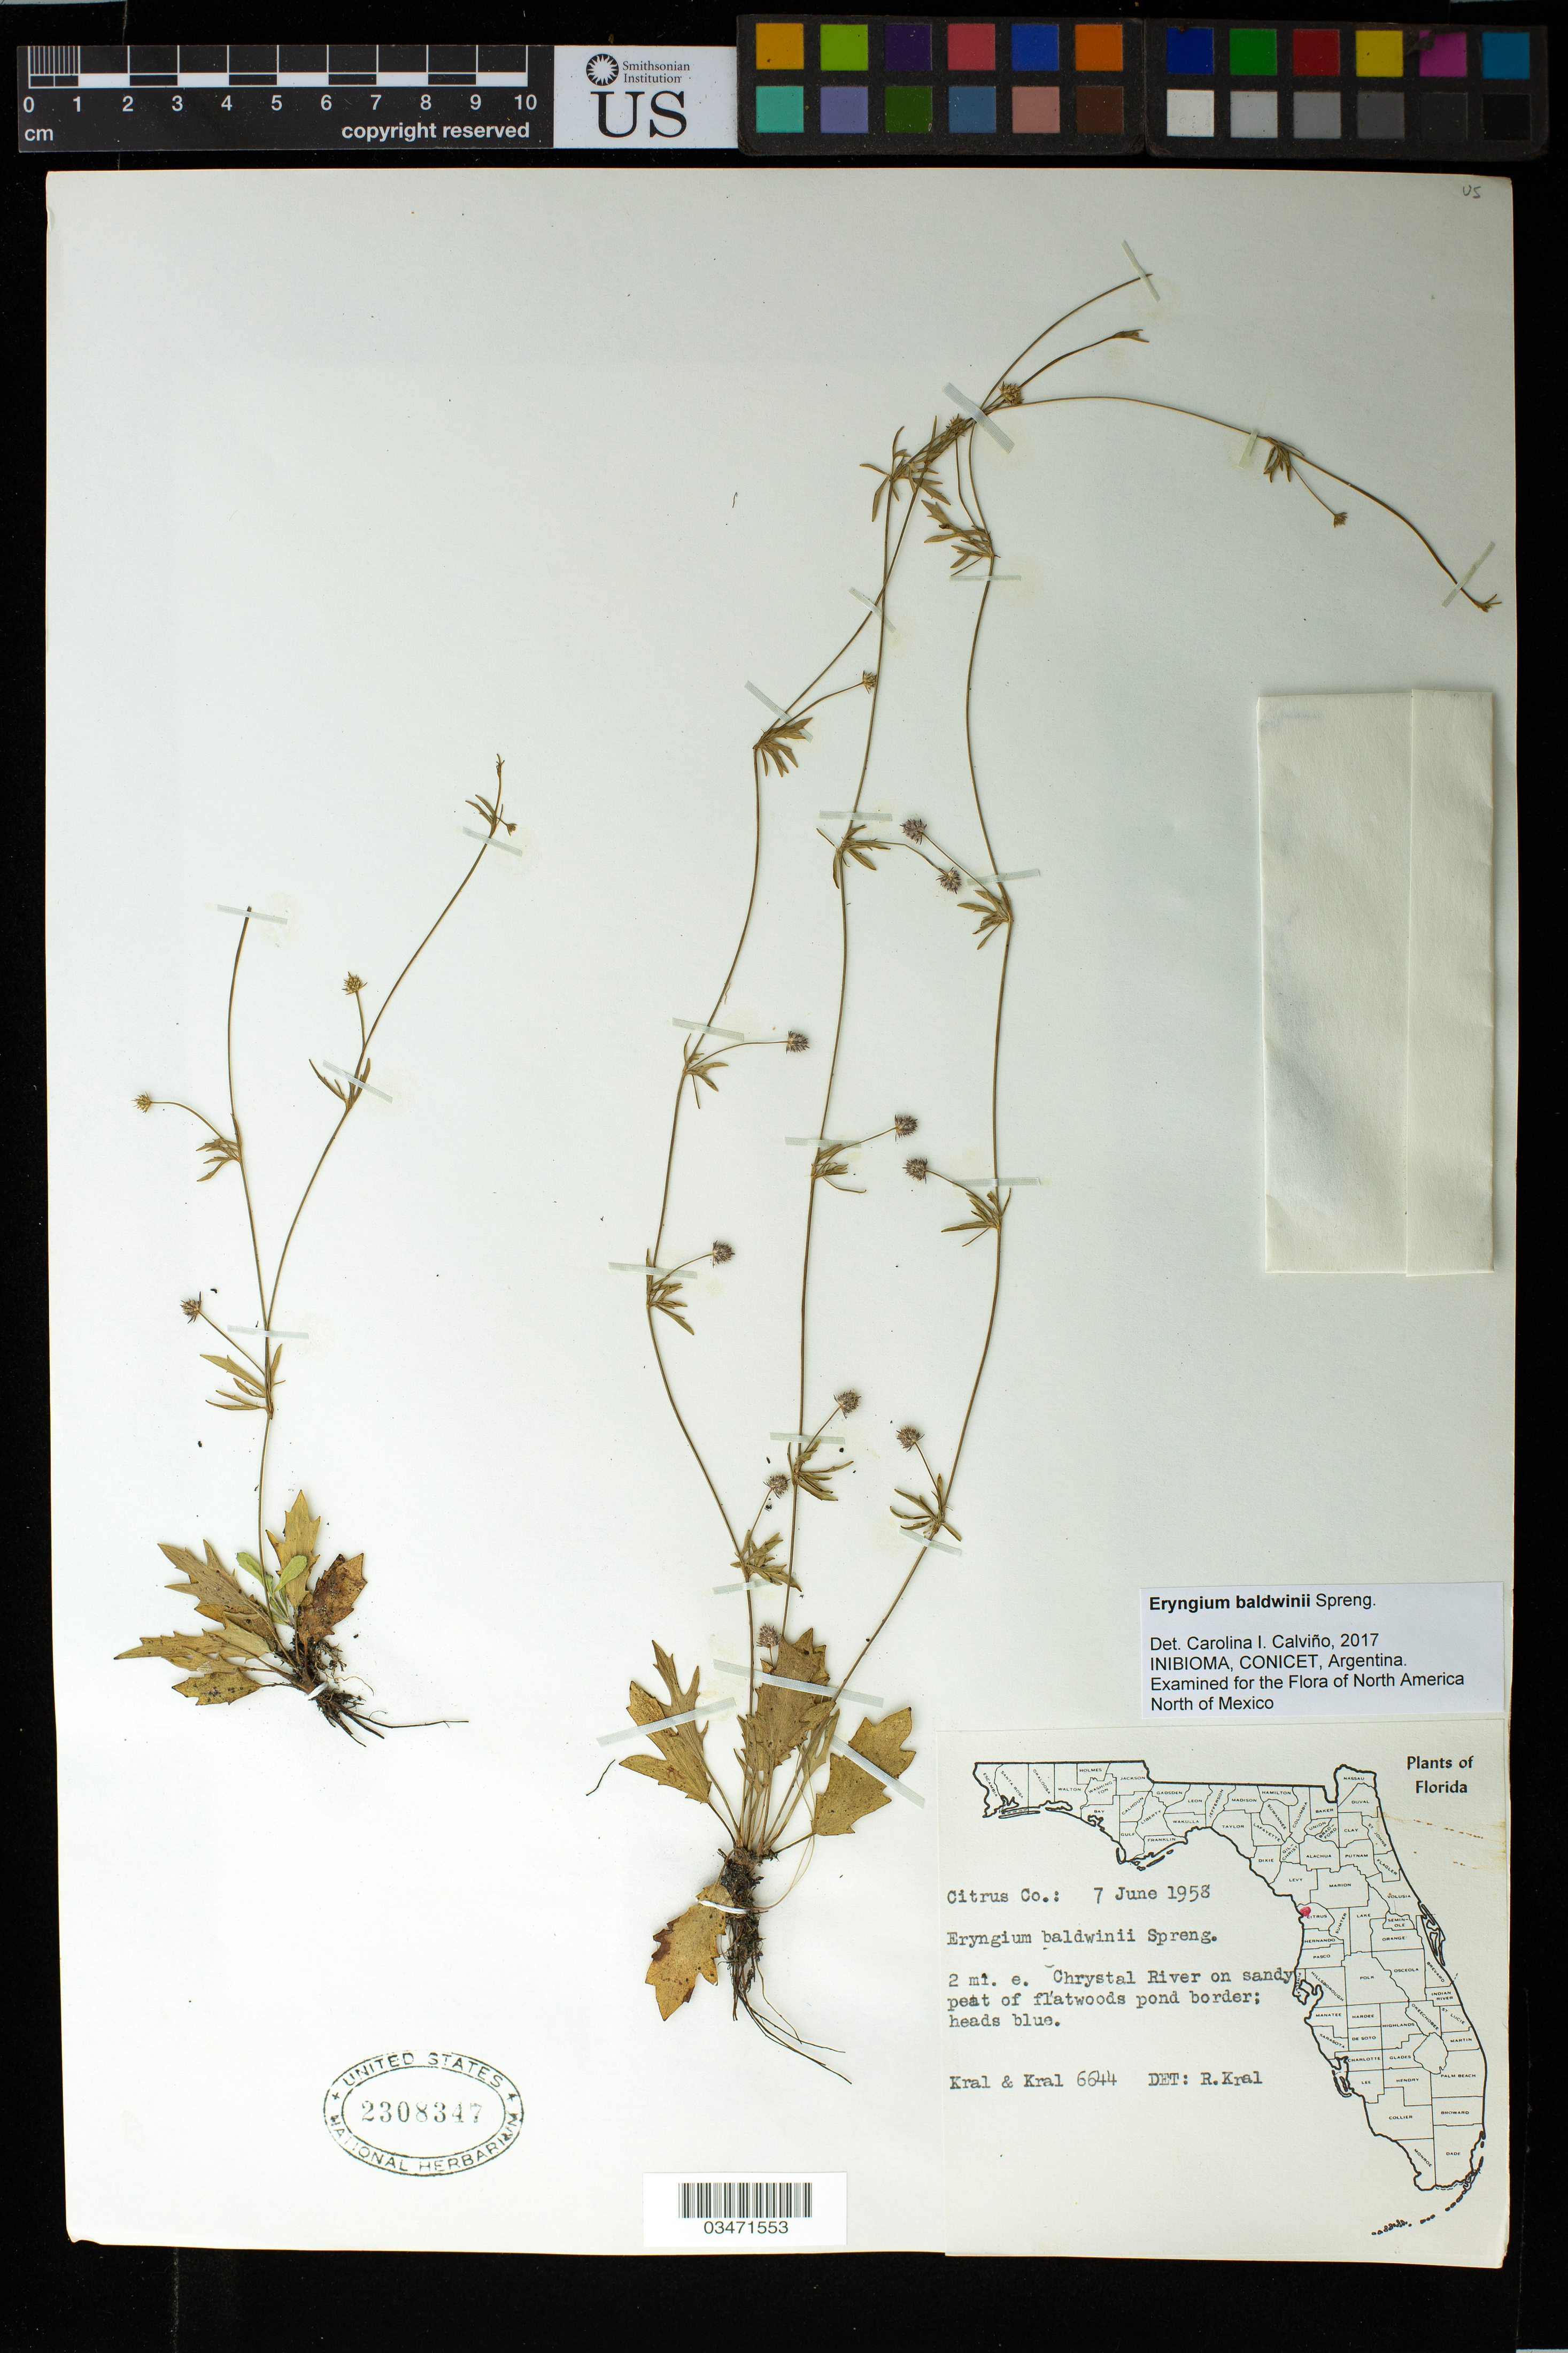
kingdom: Plantae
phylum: Tracheophyta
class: Magnoliopsida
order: Apiales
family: Apiaceae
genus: Eryngium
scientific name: Eryngium baldwinii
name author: Spreng.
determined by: Calviño, C. I.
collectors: R. Kral & M. Kral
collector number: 6644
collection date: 1958-06-07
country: United States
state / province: Florida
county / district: Citrus County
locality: Chrystal River, 2 miles east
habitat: On sandy peat of flatwoods pond border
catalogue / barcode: US 2308347